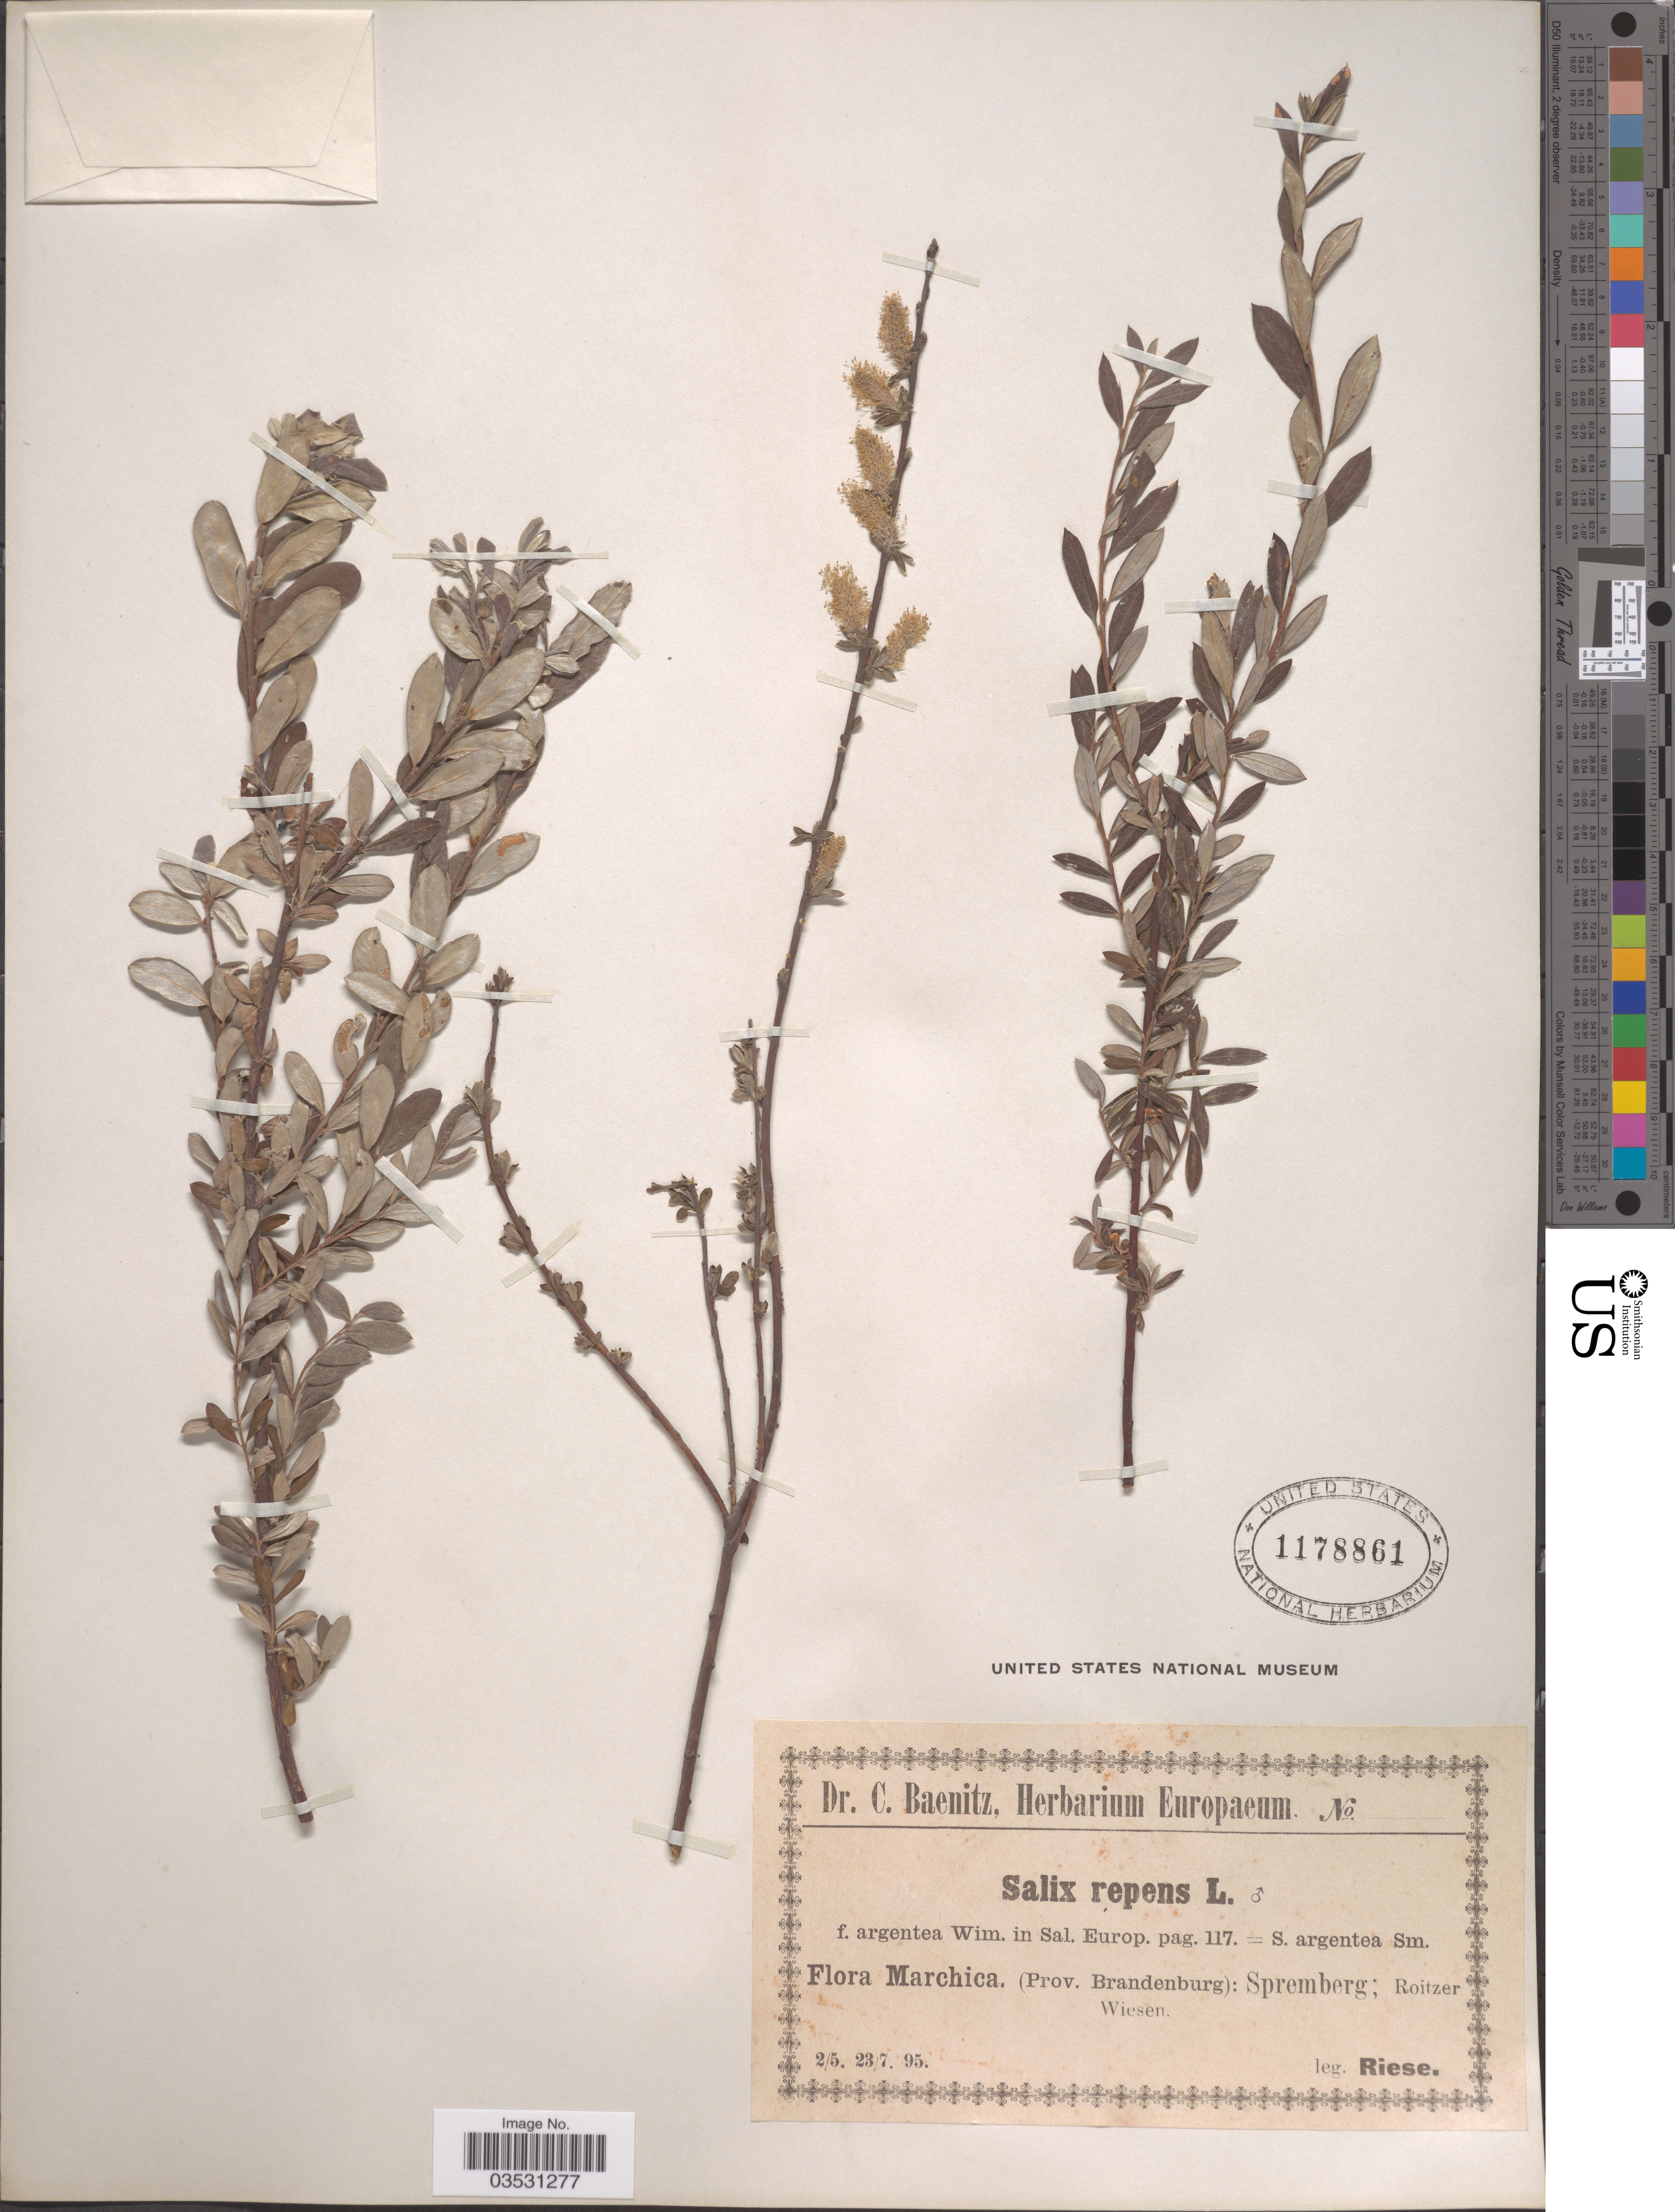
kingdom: Plantae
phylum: Tracheophyta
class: Magnoliopsida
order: Malpighiales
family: Salicaceae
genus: Salix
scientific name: Salix repens f. argentea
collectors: Riese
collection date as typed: Transcribed d/m/y: 2/5/95 to 23/7/95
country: Germany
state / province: Brandenburg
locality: Marchica.: Spremberg; Roitzer Wiesen.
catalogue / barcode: US 1178861